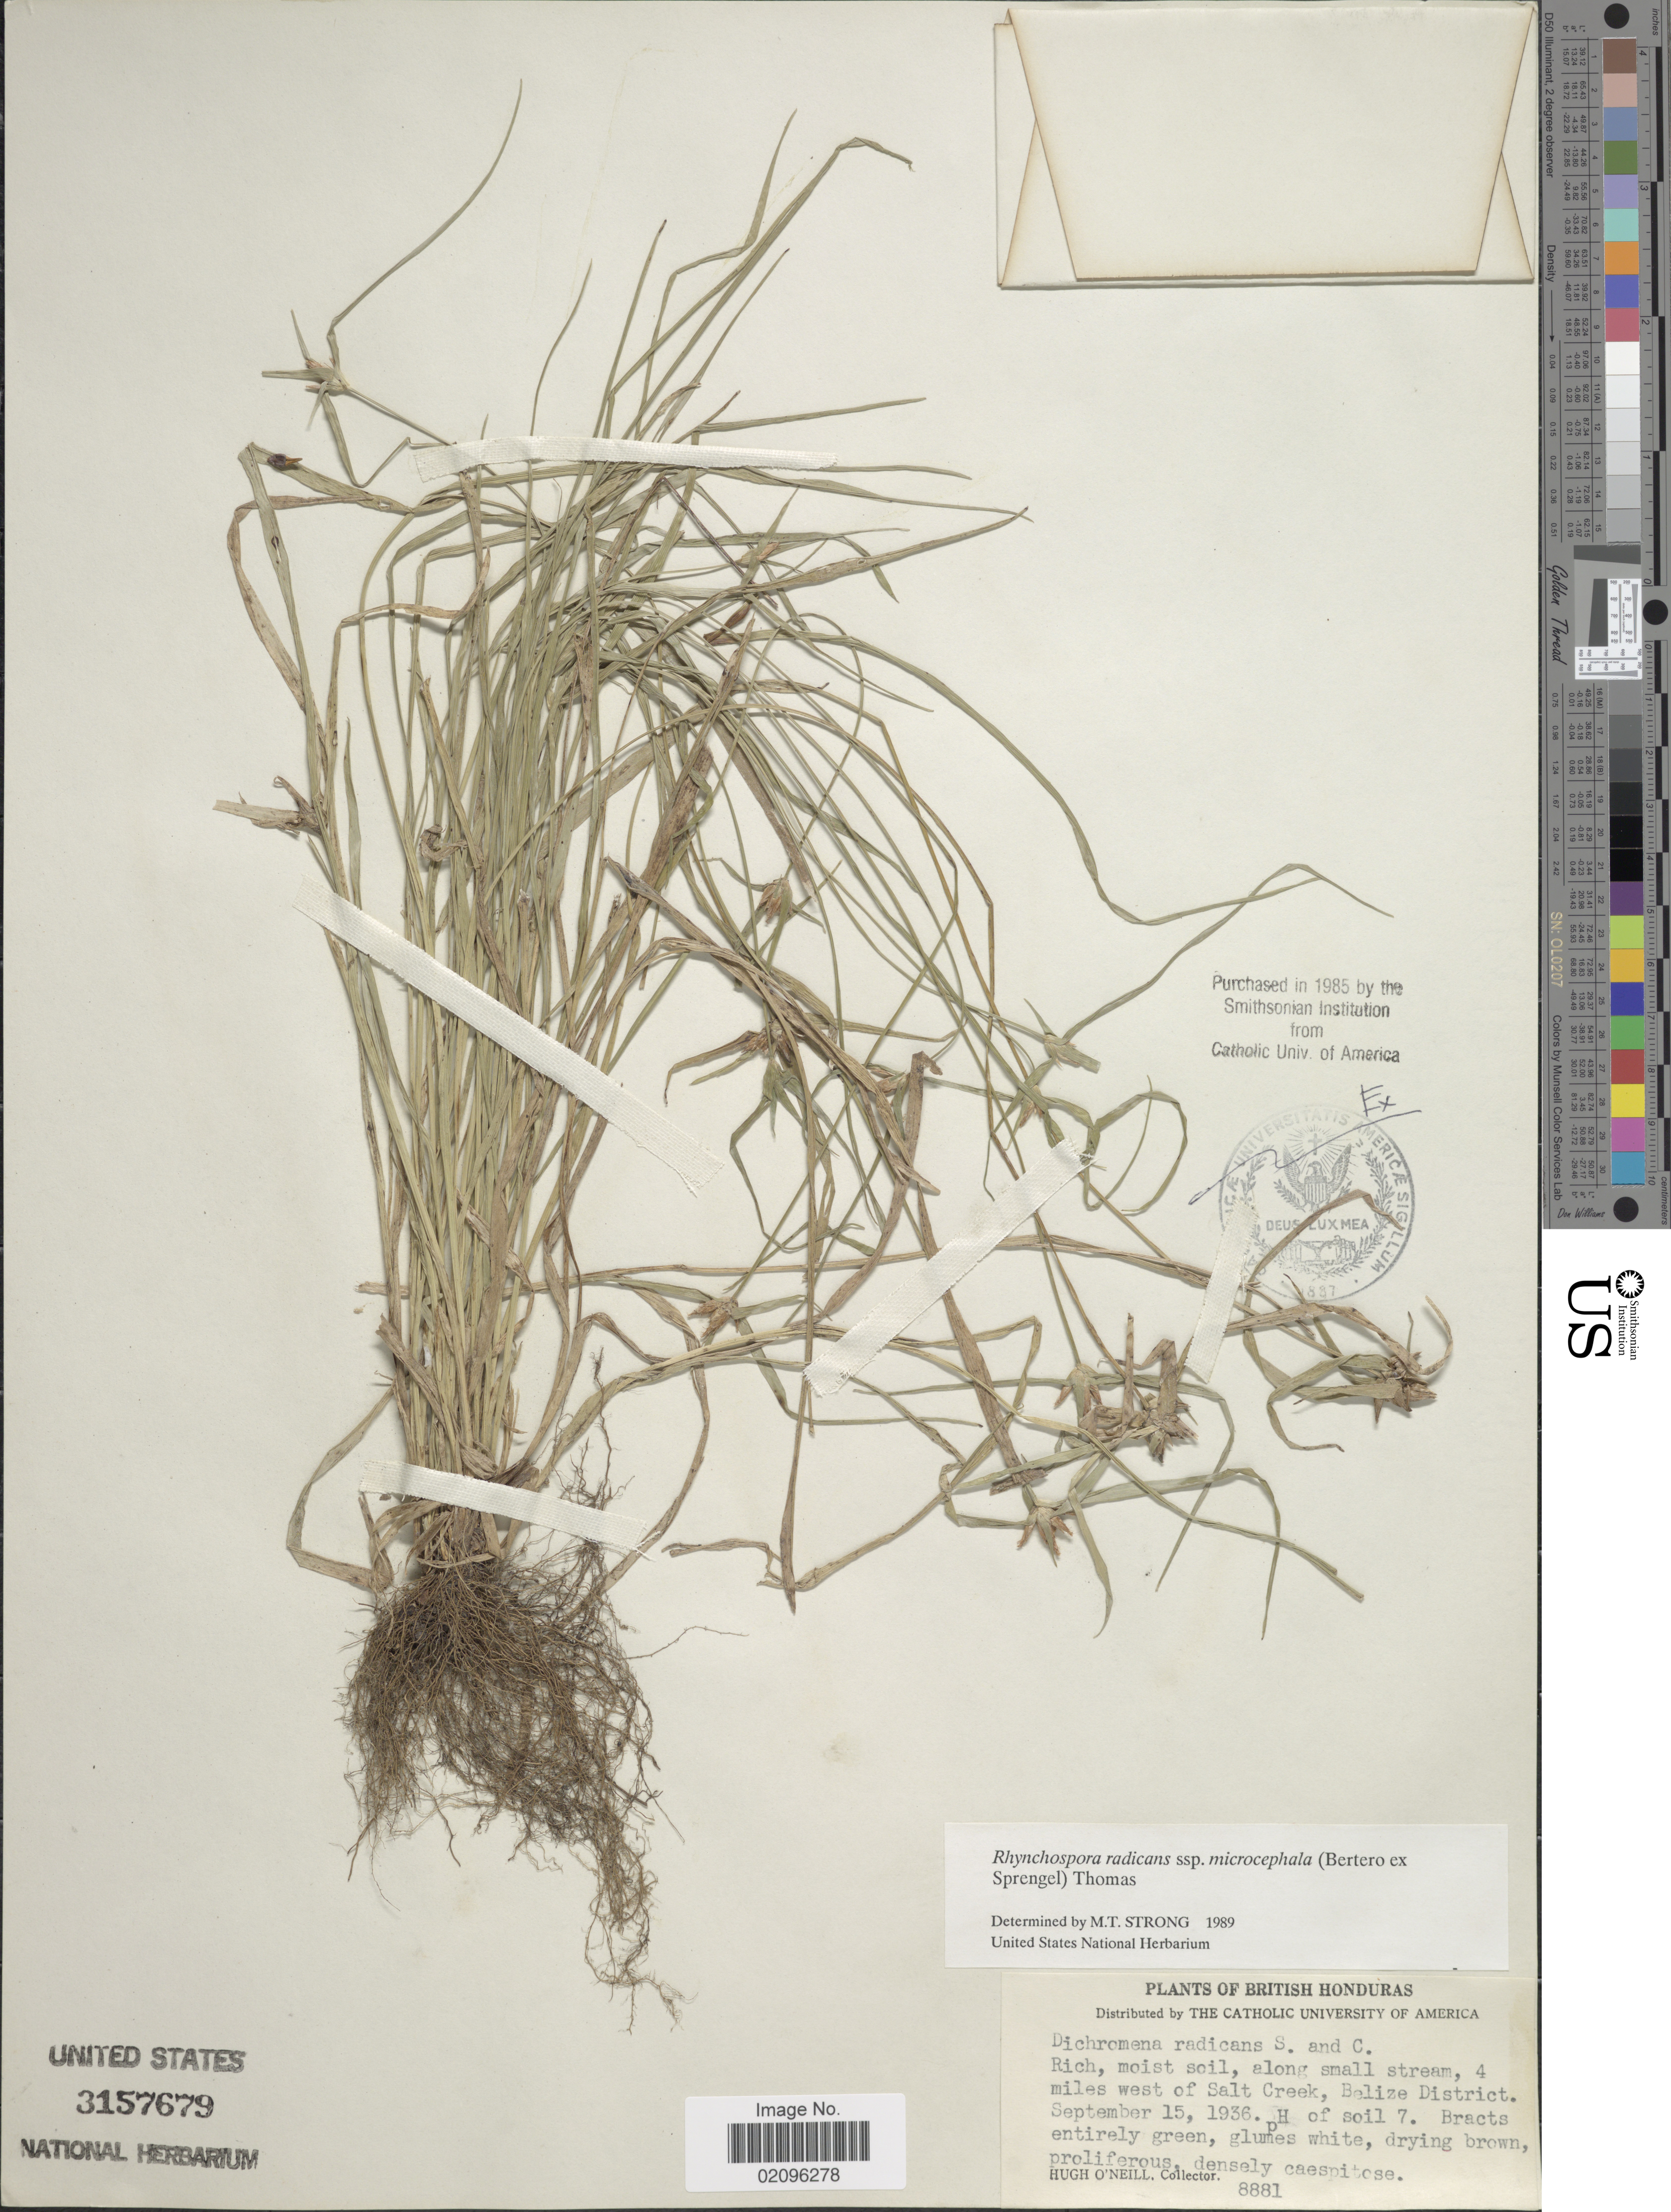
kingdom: Plantae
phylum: Tracheophyta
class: Liliopsida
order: Poales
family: Cyperaceae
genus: Rhynchospora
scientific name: Rhynchospora radicans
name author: (Schltdl. & Cham.) H. Pfeiff.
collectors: H. O'Neill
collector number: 8881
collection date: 1936-09-15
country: Belize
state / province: Belize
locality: Along small stream, 4 miles west of Salt Creek, Belize District. British Honduras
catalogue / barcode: US 3157679